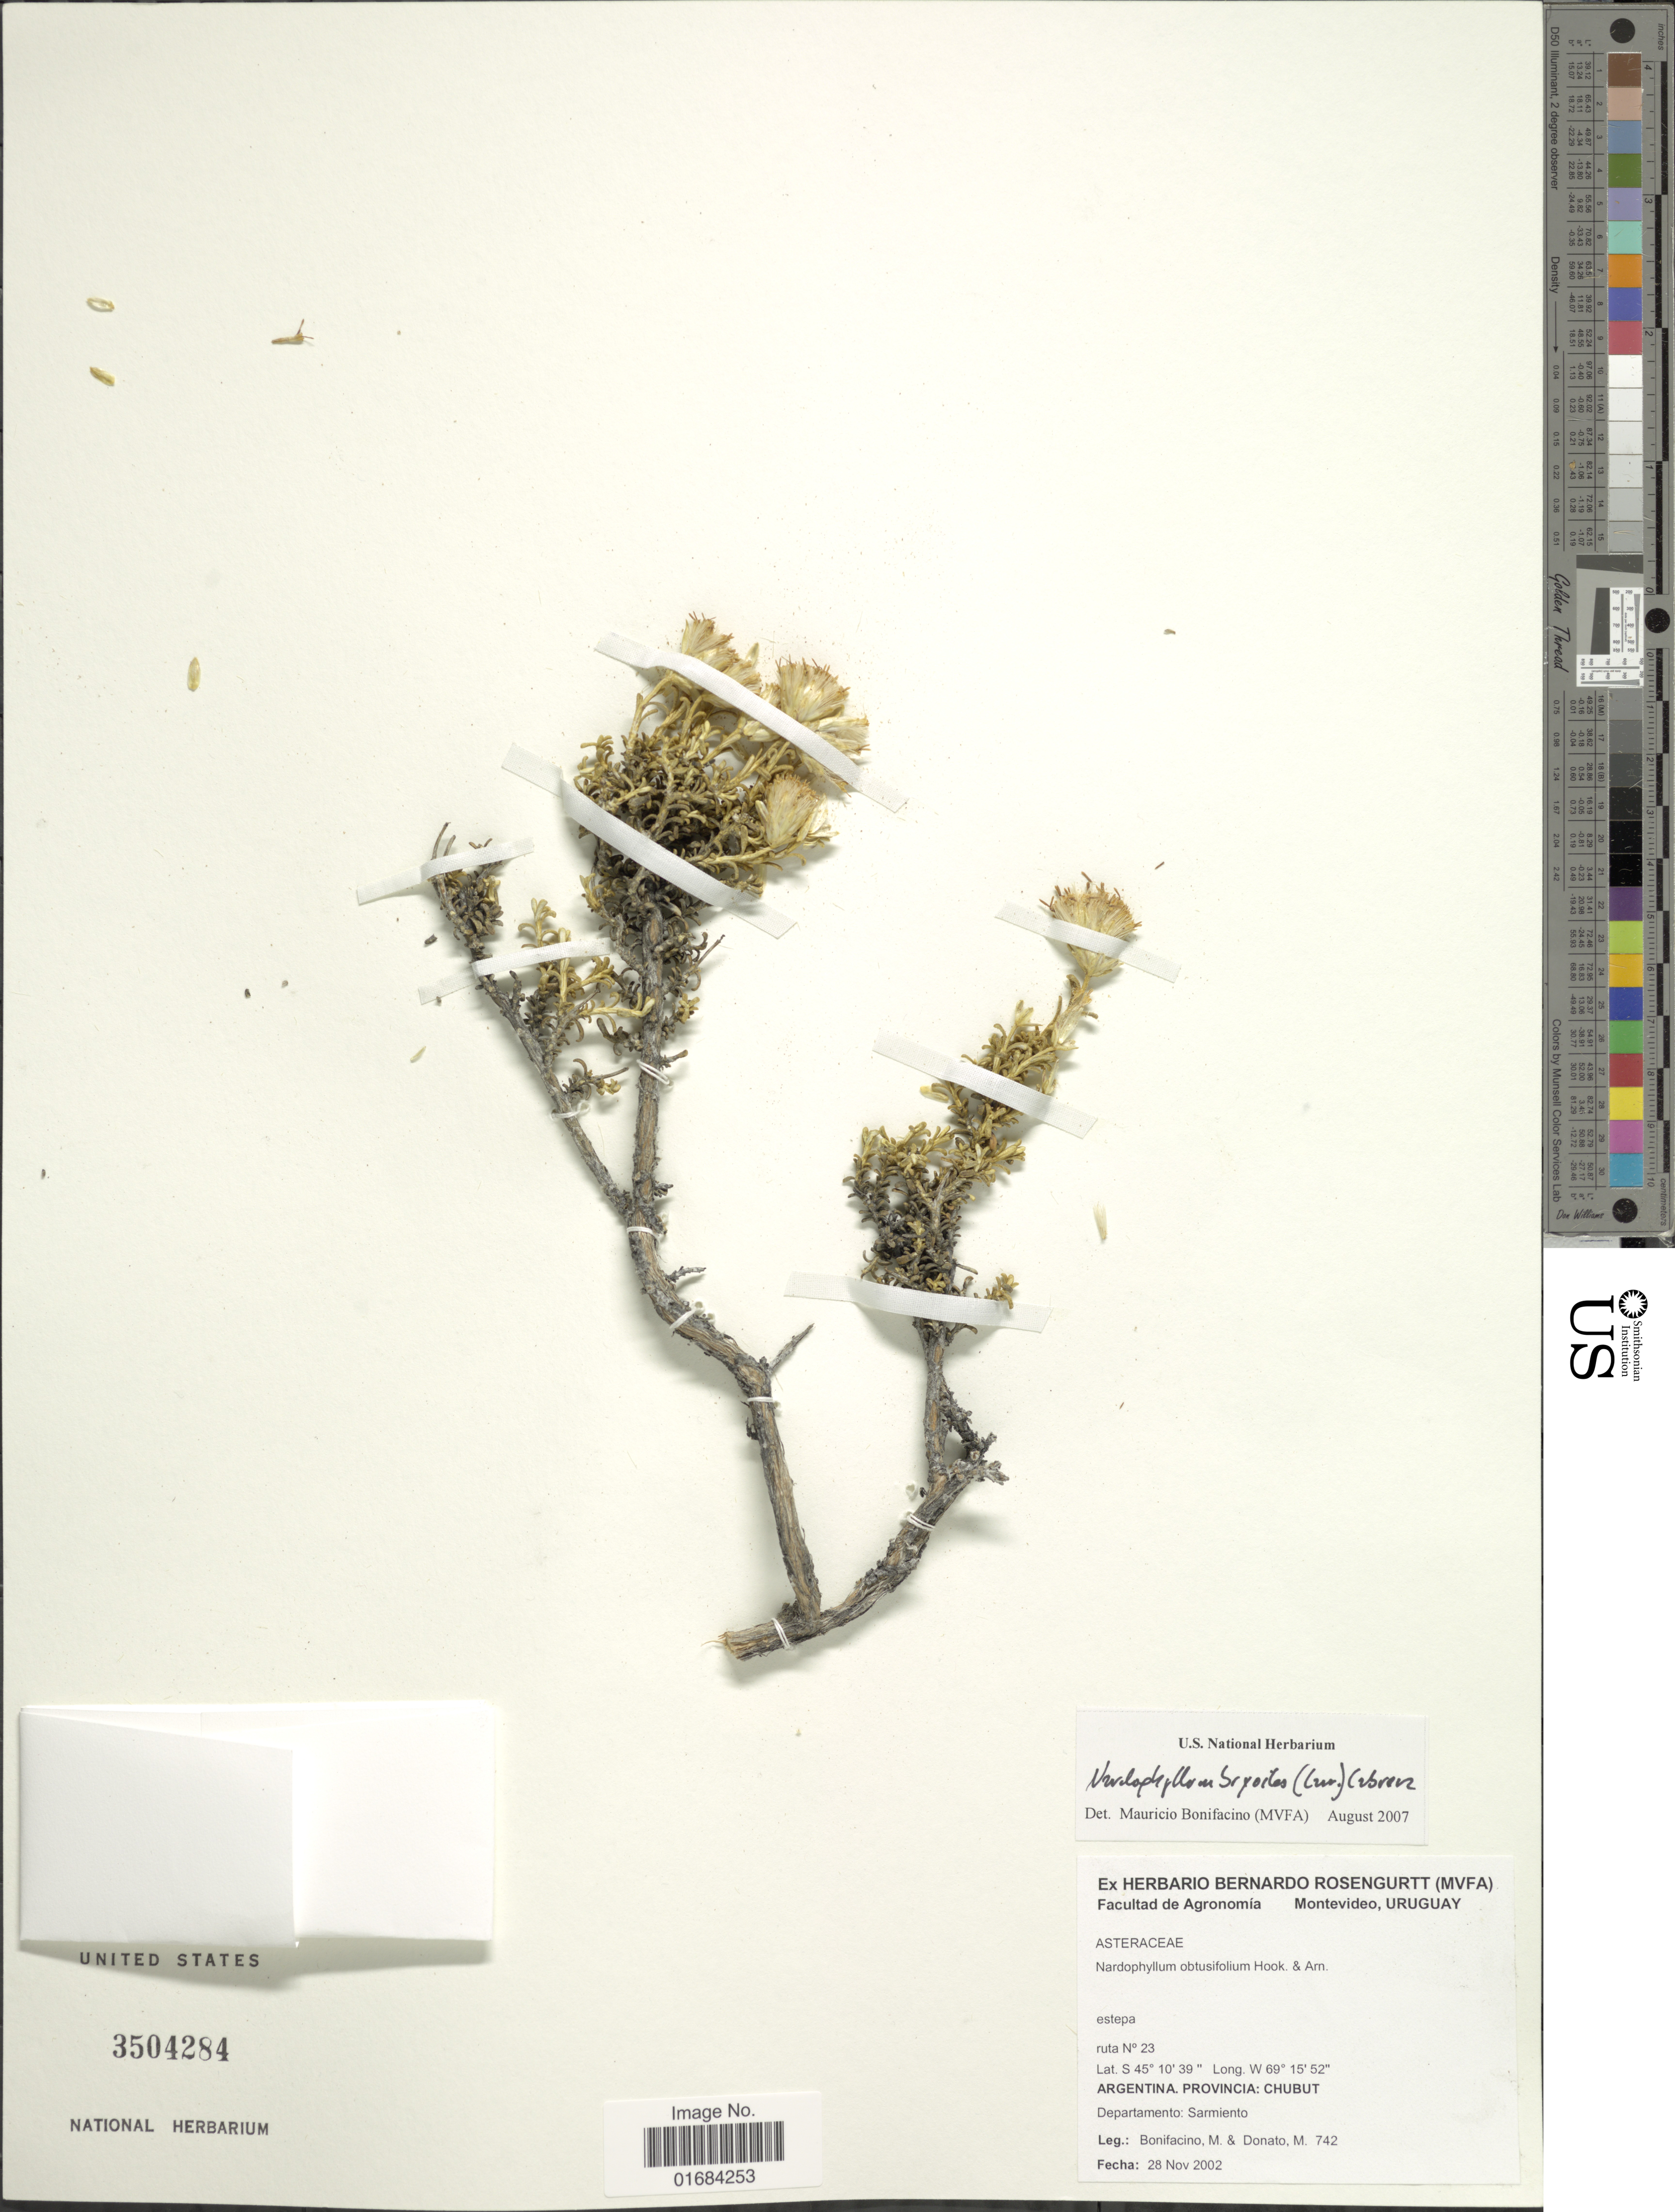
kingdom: Plantae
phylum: Tracheophyta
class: Magnoliopsida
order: Asterales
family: Asteraceae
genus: Nardophyllum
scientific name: Nardophyllum bryoides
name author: (Lam.) Cabrera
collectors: M. Bonifacino & M. Donato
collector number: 0742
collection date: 2002-11-28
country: Argentina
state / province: Chubut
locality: Departamento: Samiento. Ruta no. 23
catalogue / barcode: US 3504284